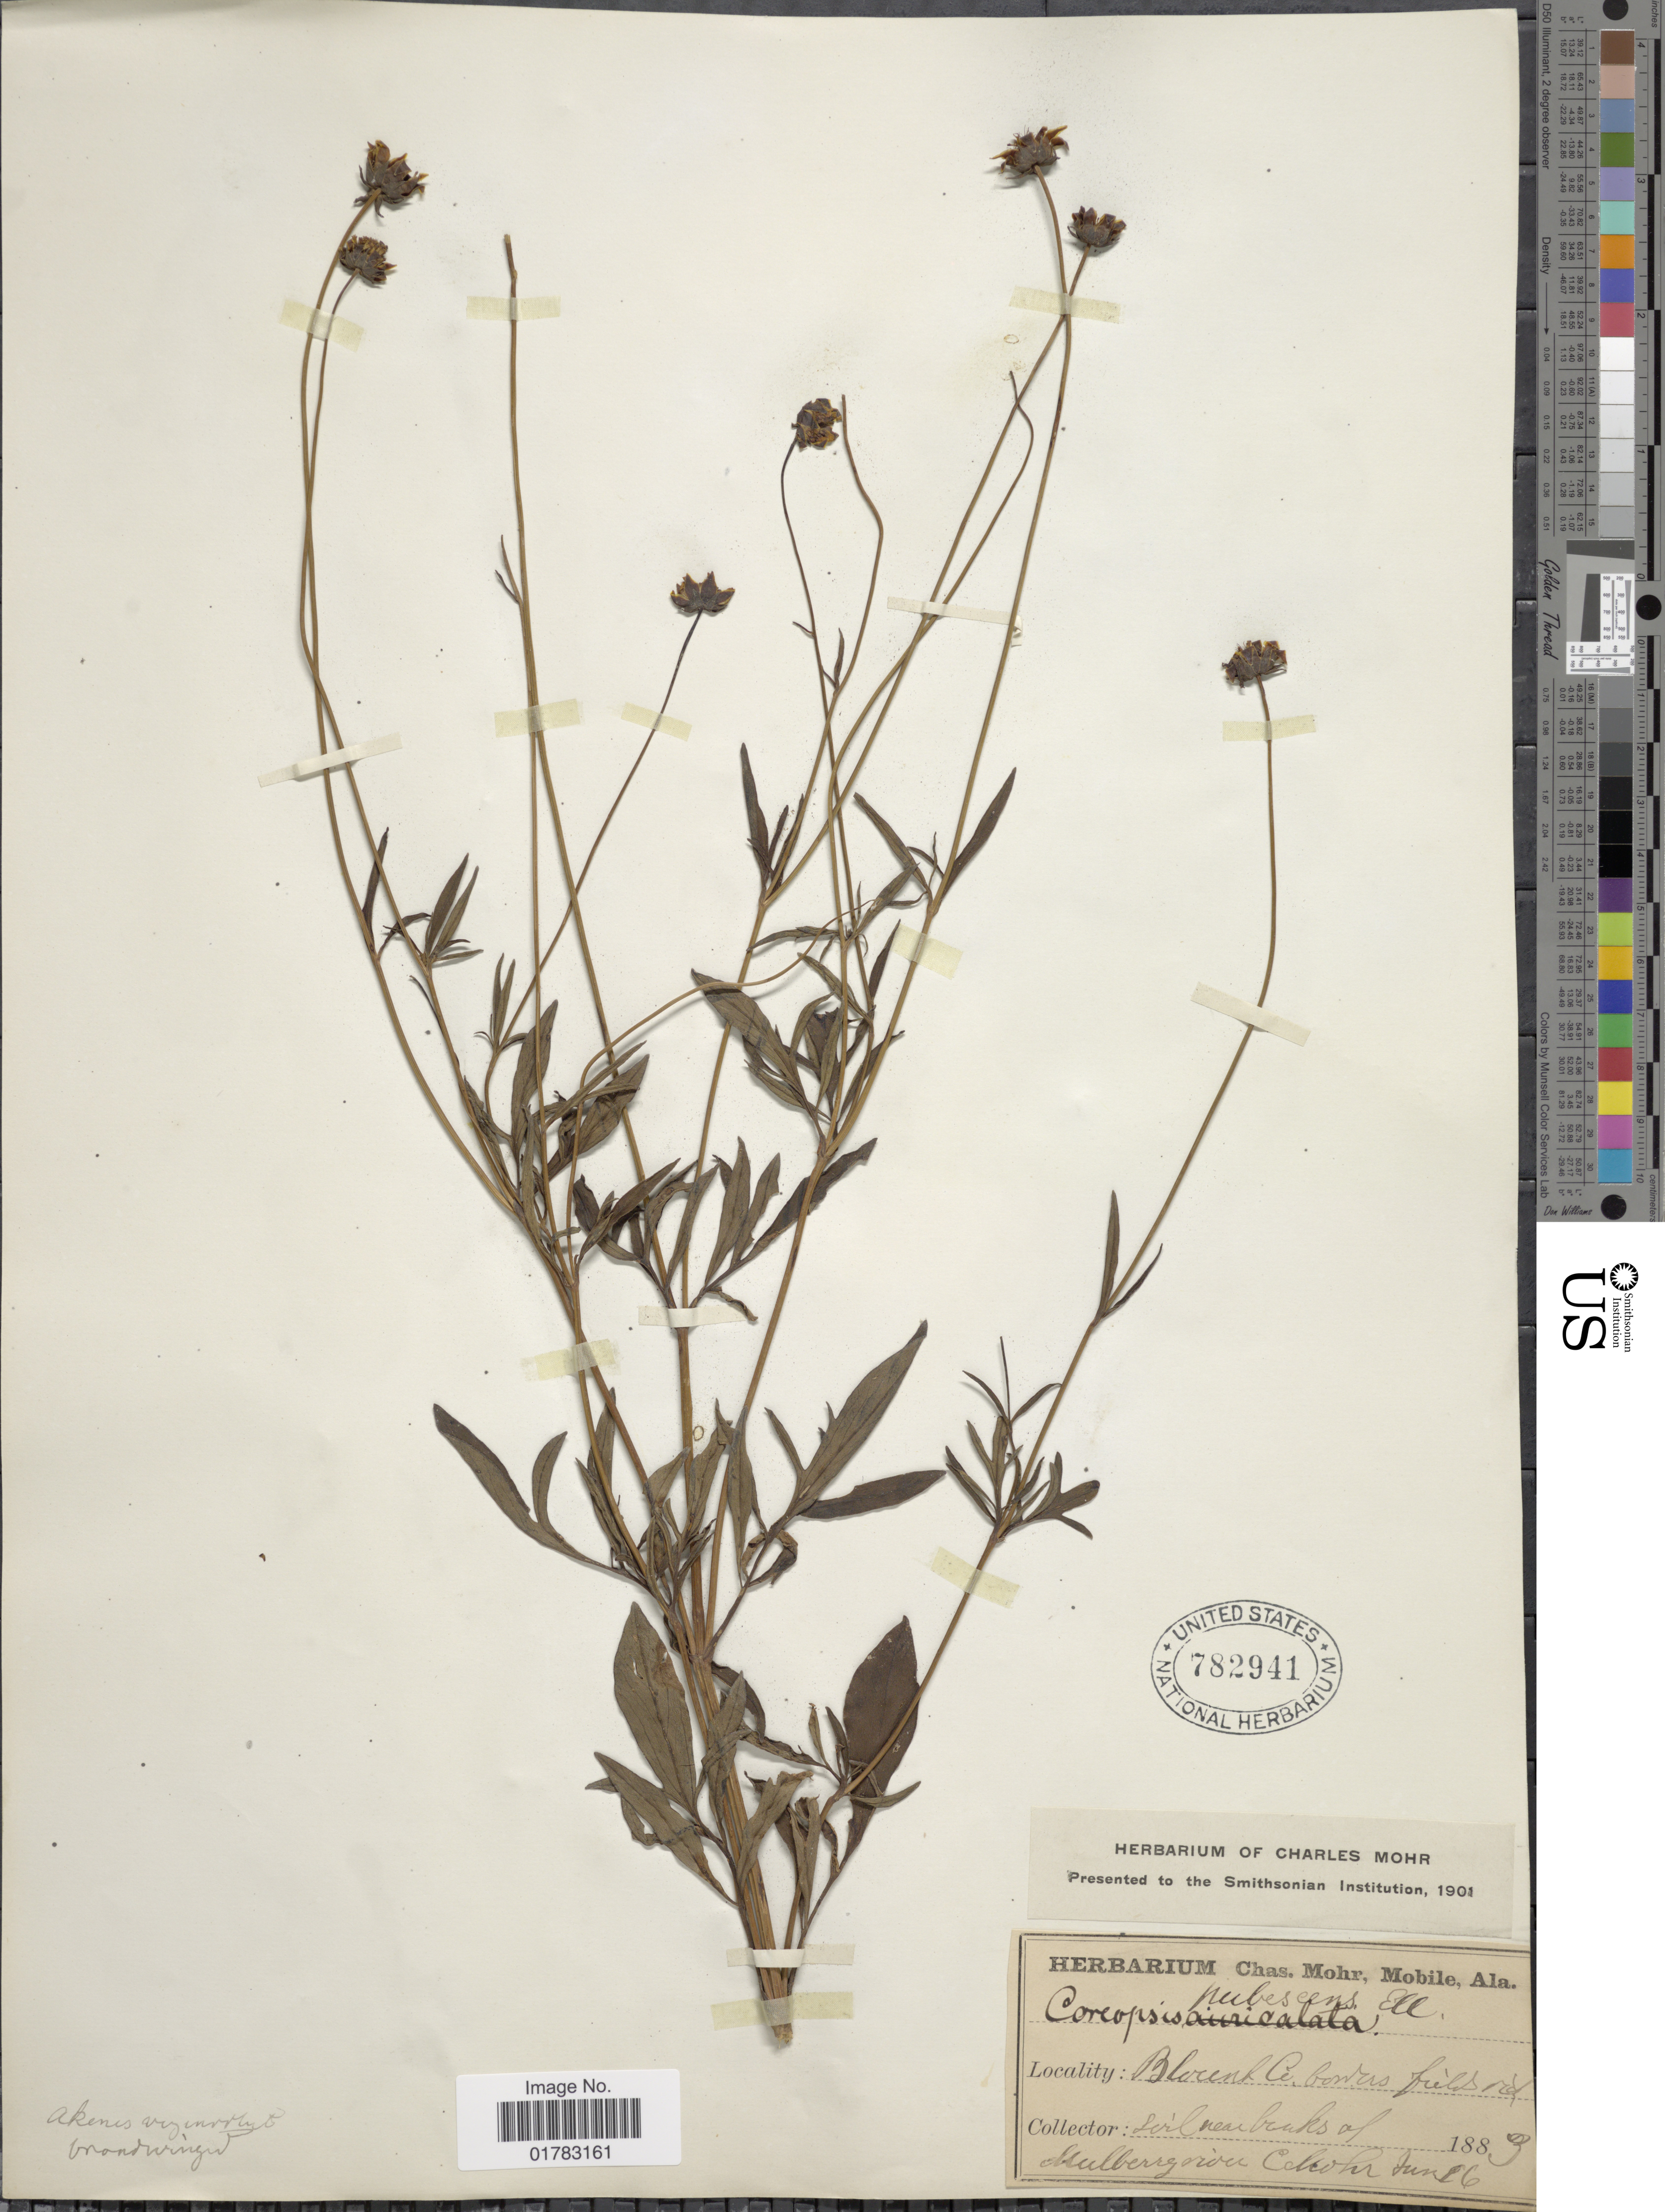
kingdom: Plantae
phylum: Tracheophyta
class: Magnoliopsida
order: Asterales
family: Asteraceae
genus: Coreopsis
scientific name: Coreopsis pubescens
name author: Elliott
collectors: C. T. Mohr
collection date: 1883-06-26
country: United States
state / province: Alabama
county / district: Blount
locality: Border fields, soil near banks of Mulberry river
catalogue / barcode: US 782941